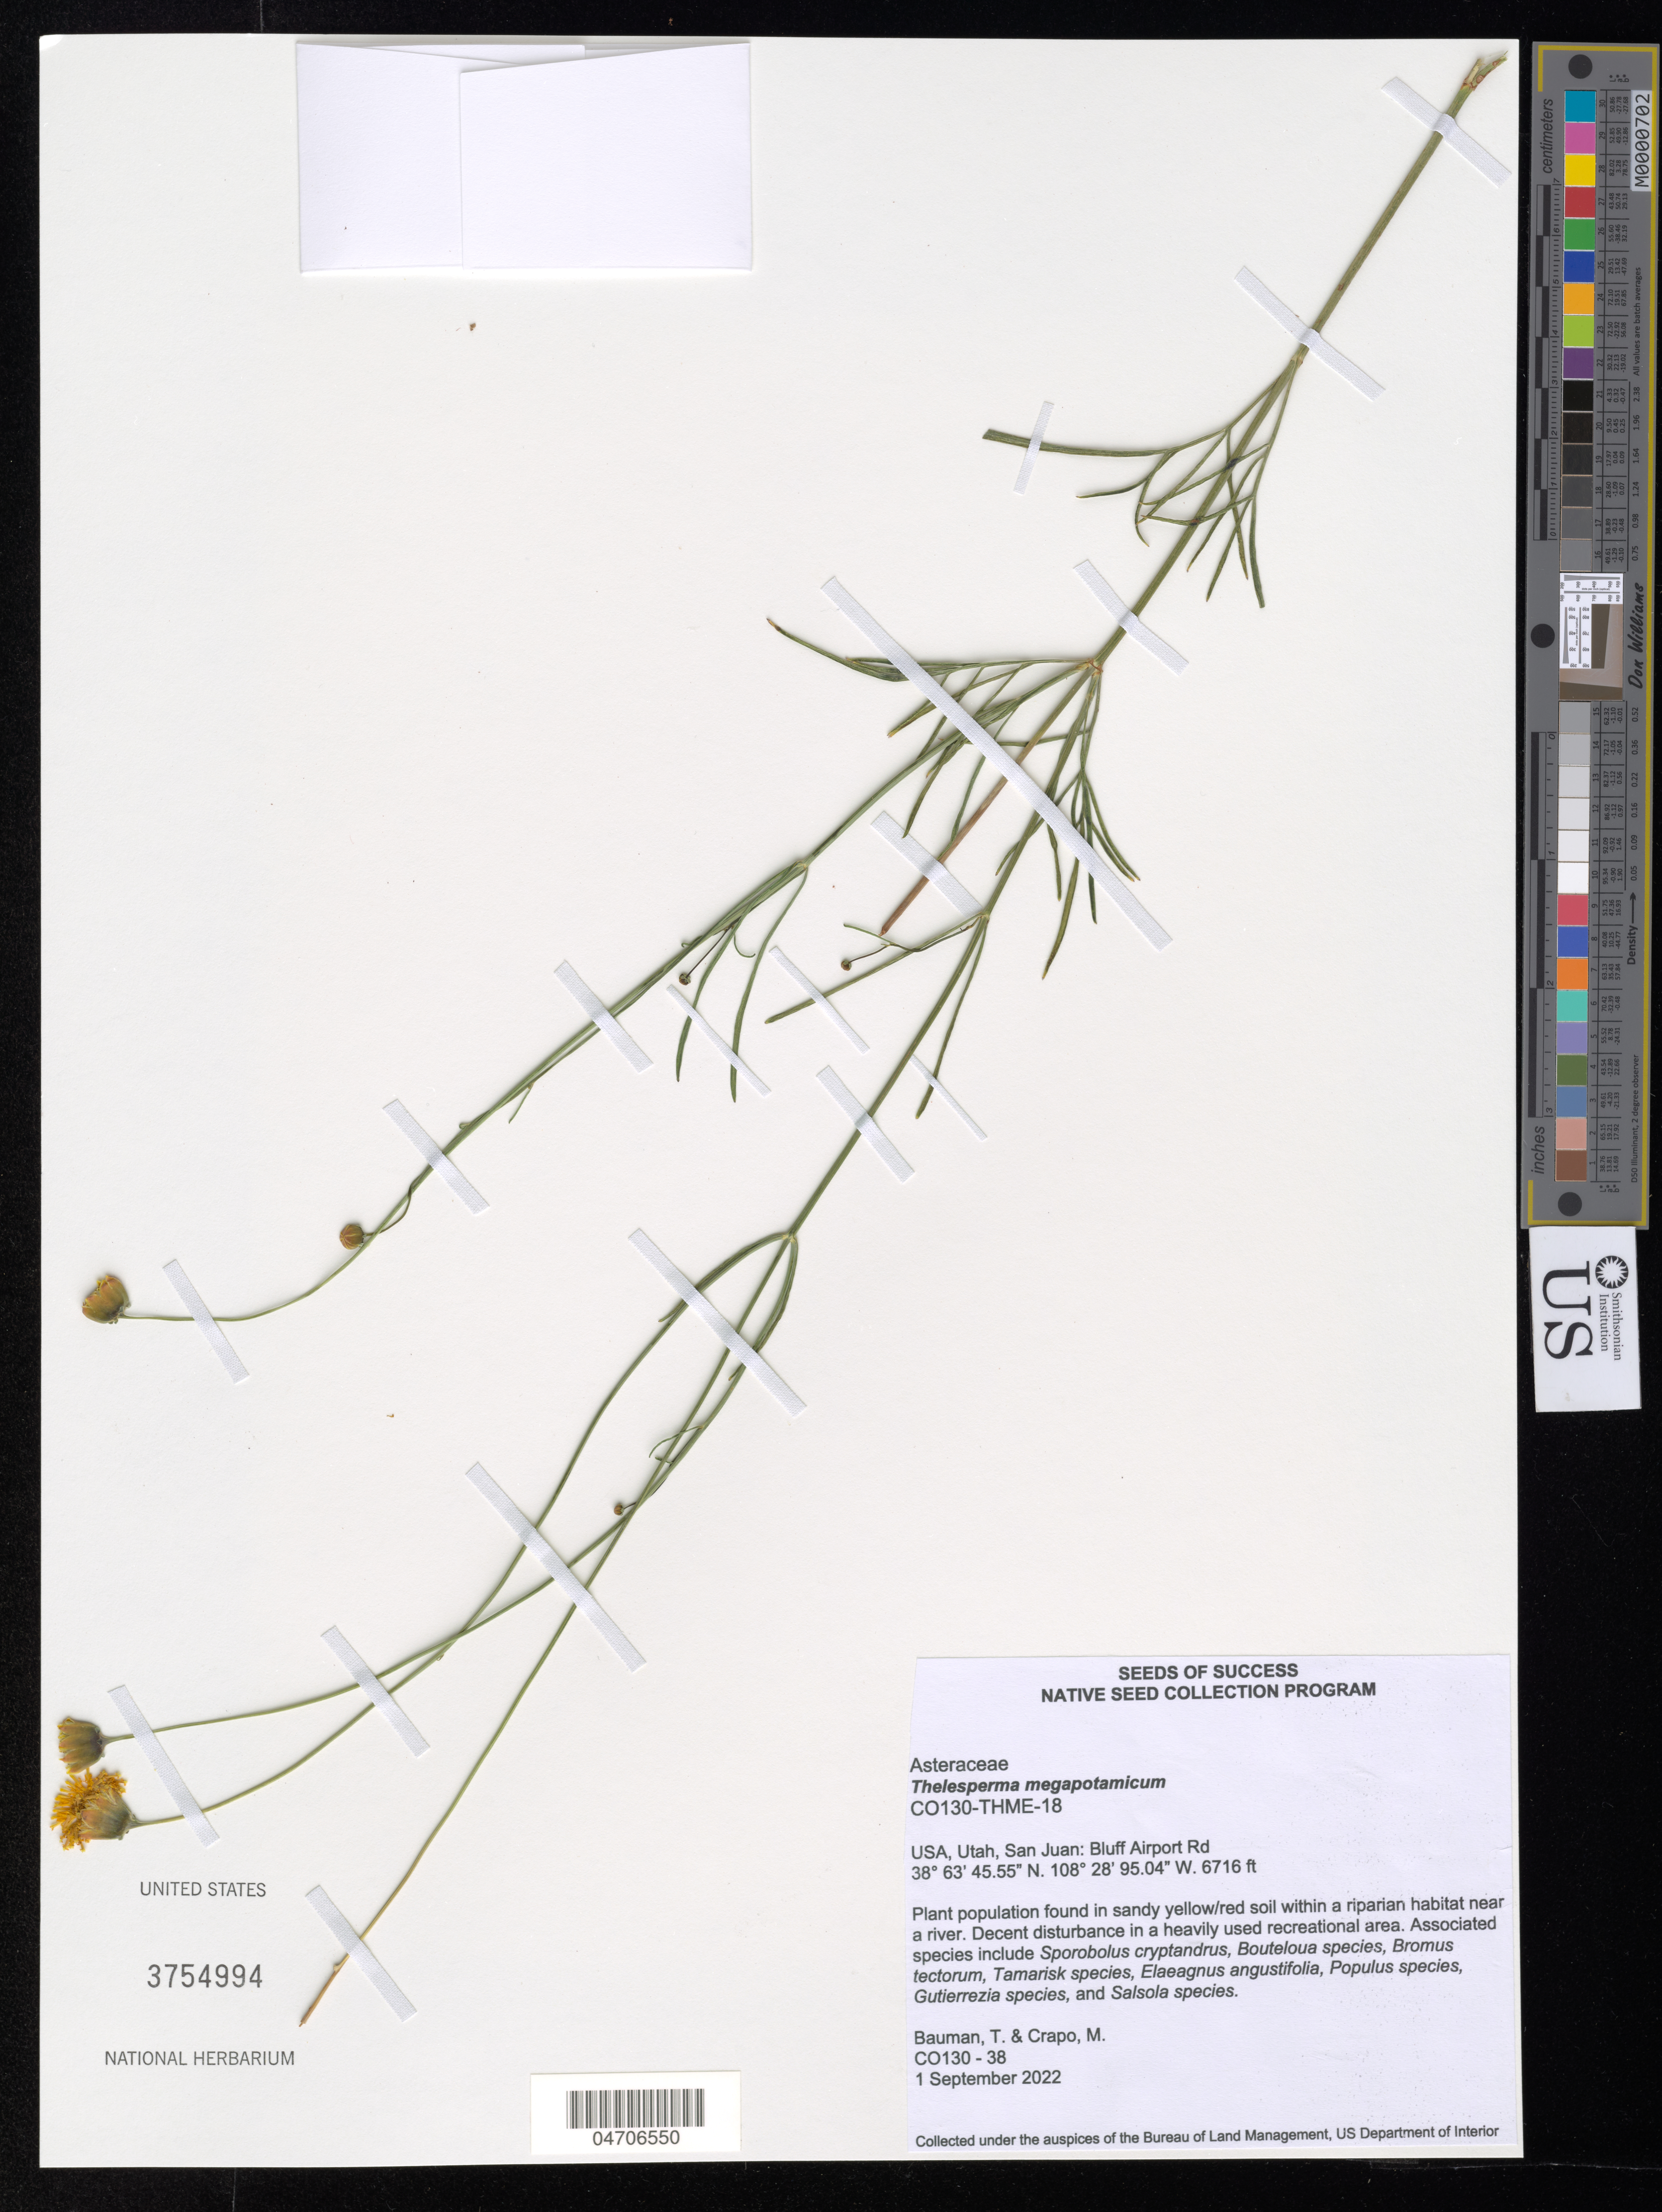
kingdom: Plantae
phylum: Tracheophyta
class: Magnoliopsida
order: Asterales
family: Asteraceae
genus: Thelesperma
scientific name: Thelesperma megapotamicum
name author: (Spreng.) Herter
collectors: K. Gage & G. Woronow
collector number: CO130-38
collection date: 2022-09-01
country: United States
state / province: Utah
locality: San Juan: Bluff Airport Rd.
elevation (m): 2047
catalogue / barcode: US 3754994